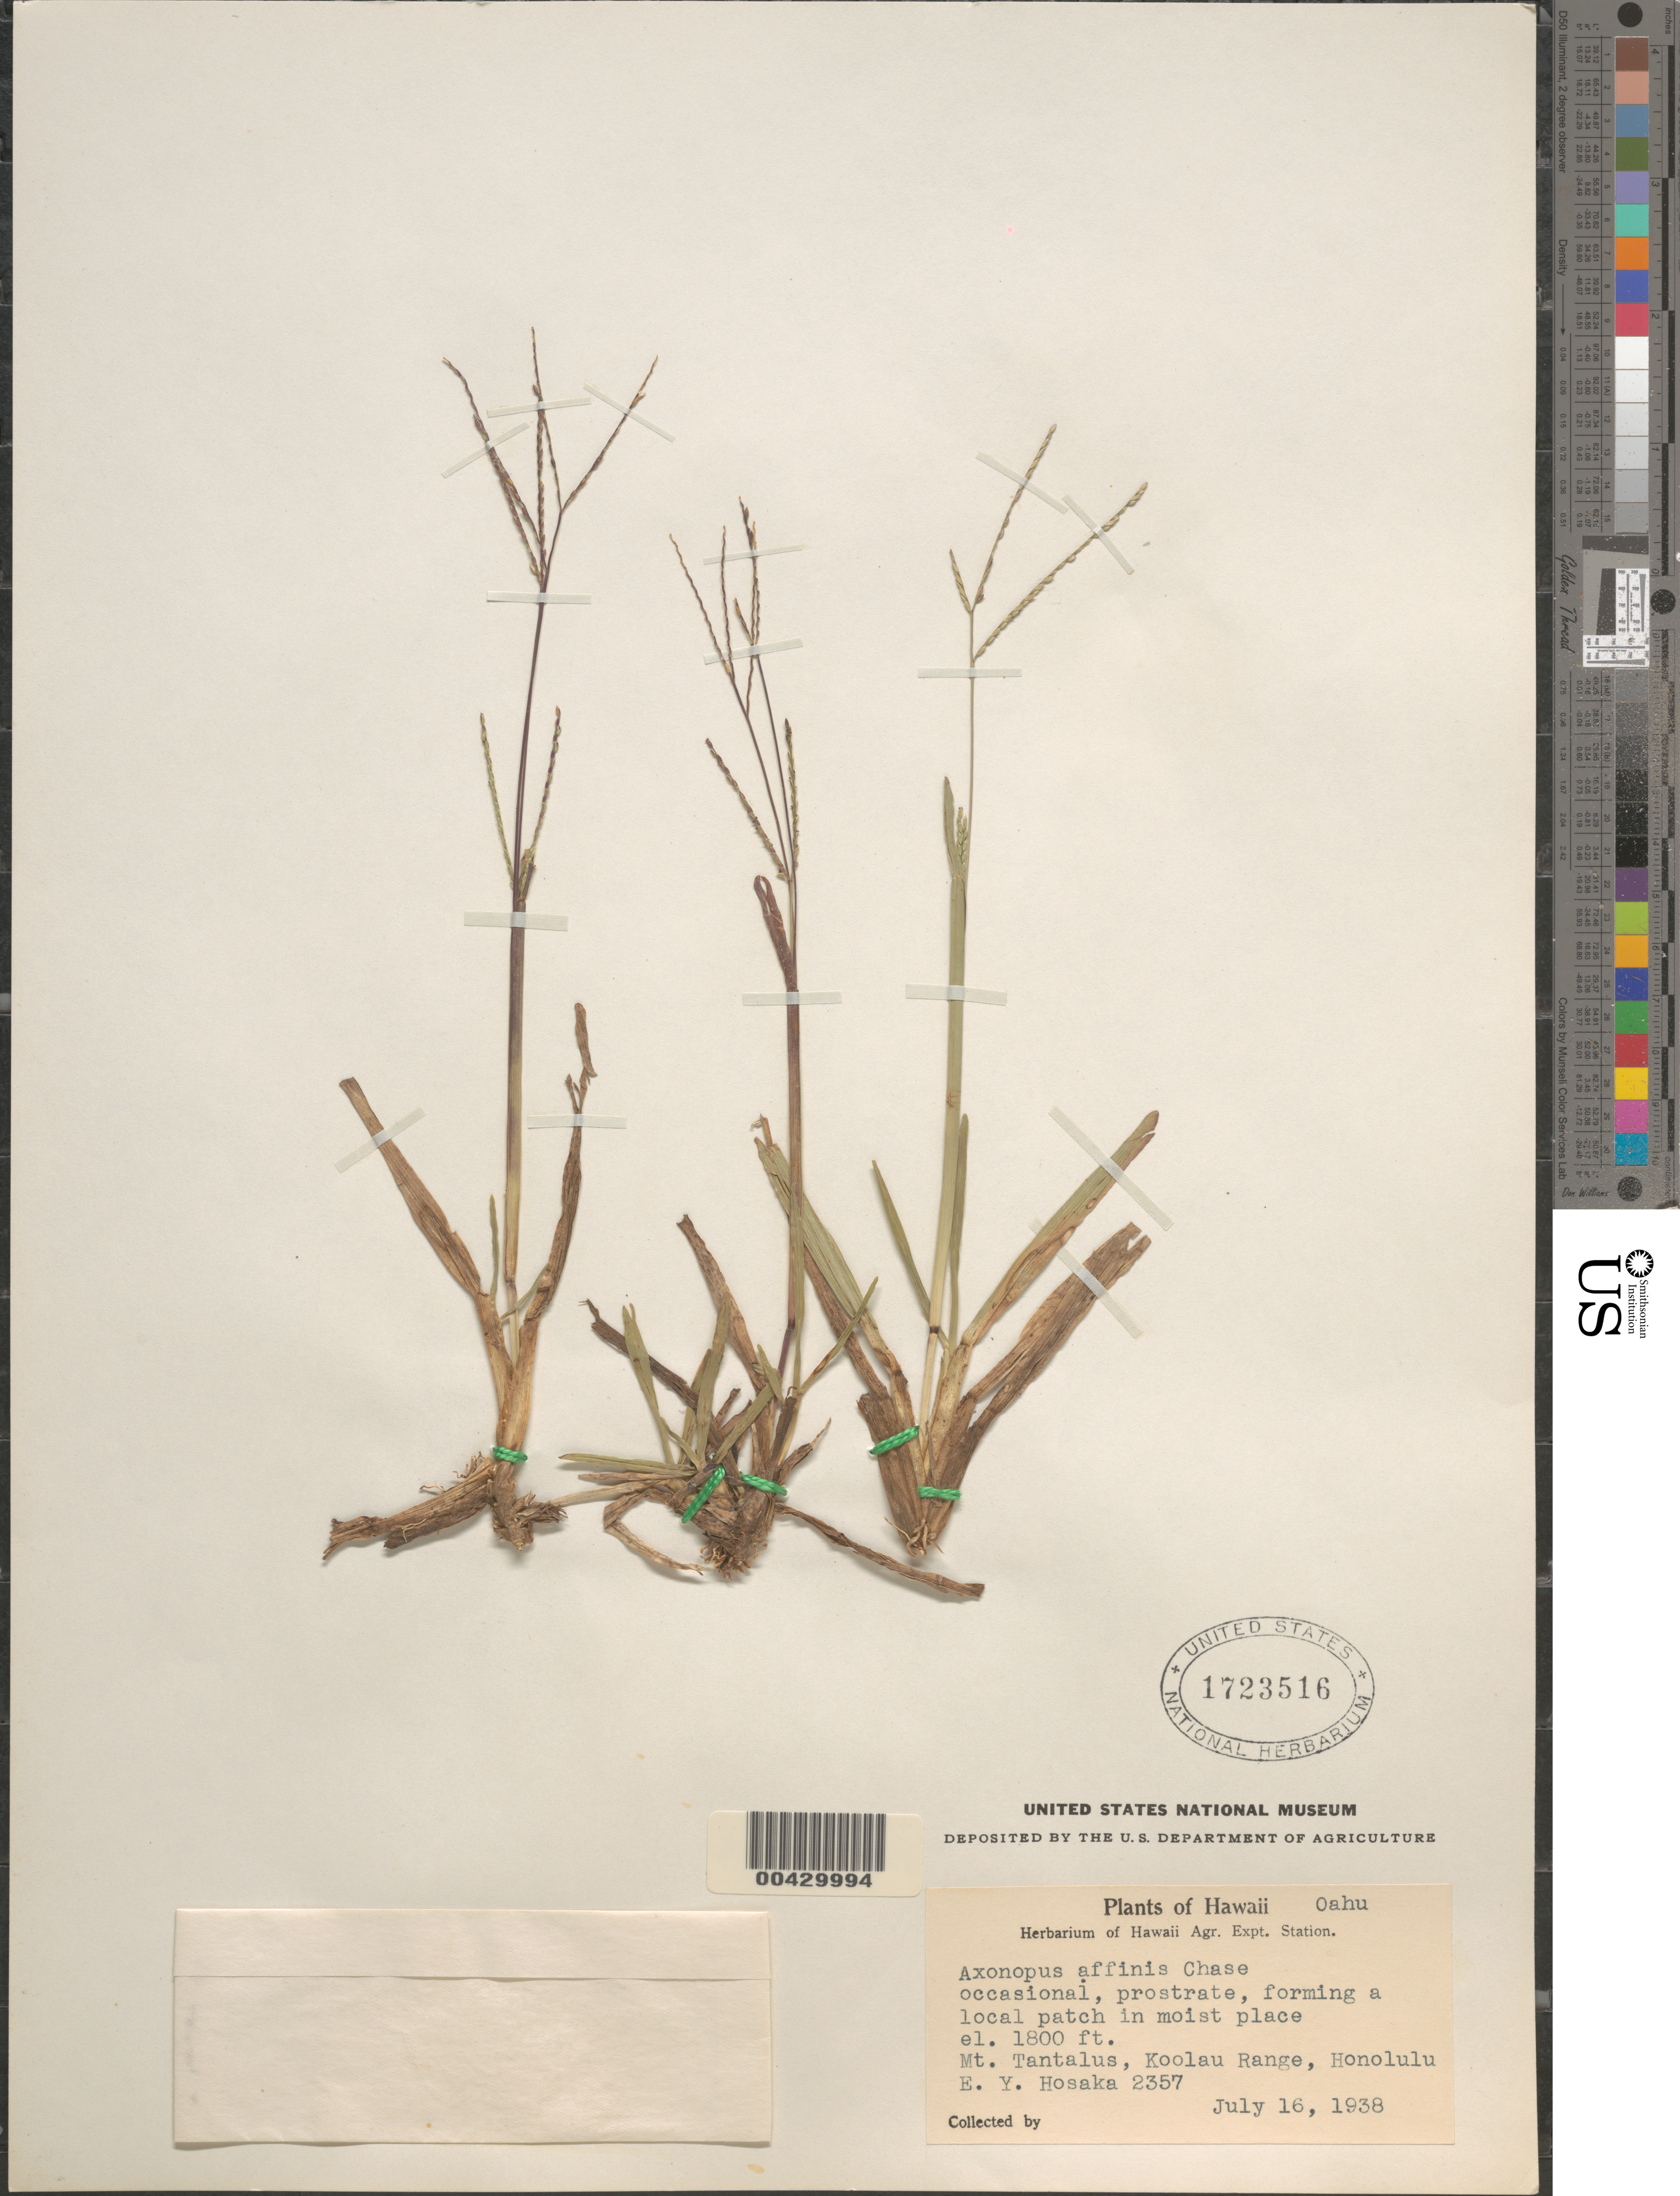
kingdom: Plantae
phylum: Tracheophyta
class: Liliopsida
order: Poales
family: Poaceae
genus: Axonopus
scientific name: Axonopus fissifolius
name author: (Raddi) Kuhlm.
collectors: E. Y. Hosaka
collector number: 2357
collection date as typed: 16 Jul 1938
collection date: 1938-07-16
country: United States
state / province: Hawaii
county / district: Honolulu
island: Oahu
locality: Mt. Tantalus, Koolau Range, Honolulu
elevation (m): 549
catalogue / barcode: US 1723516